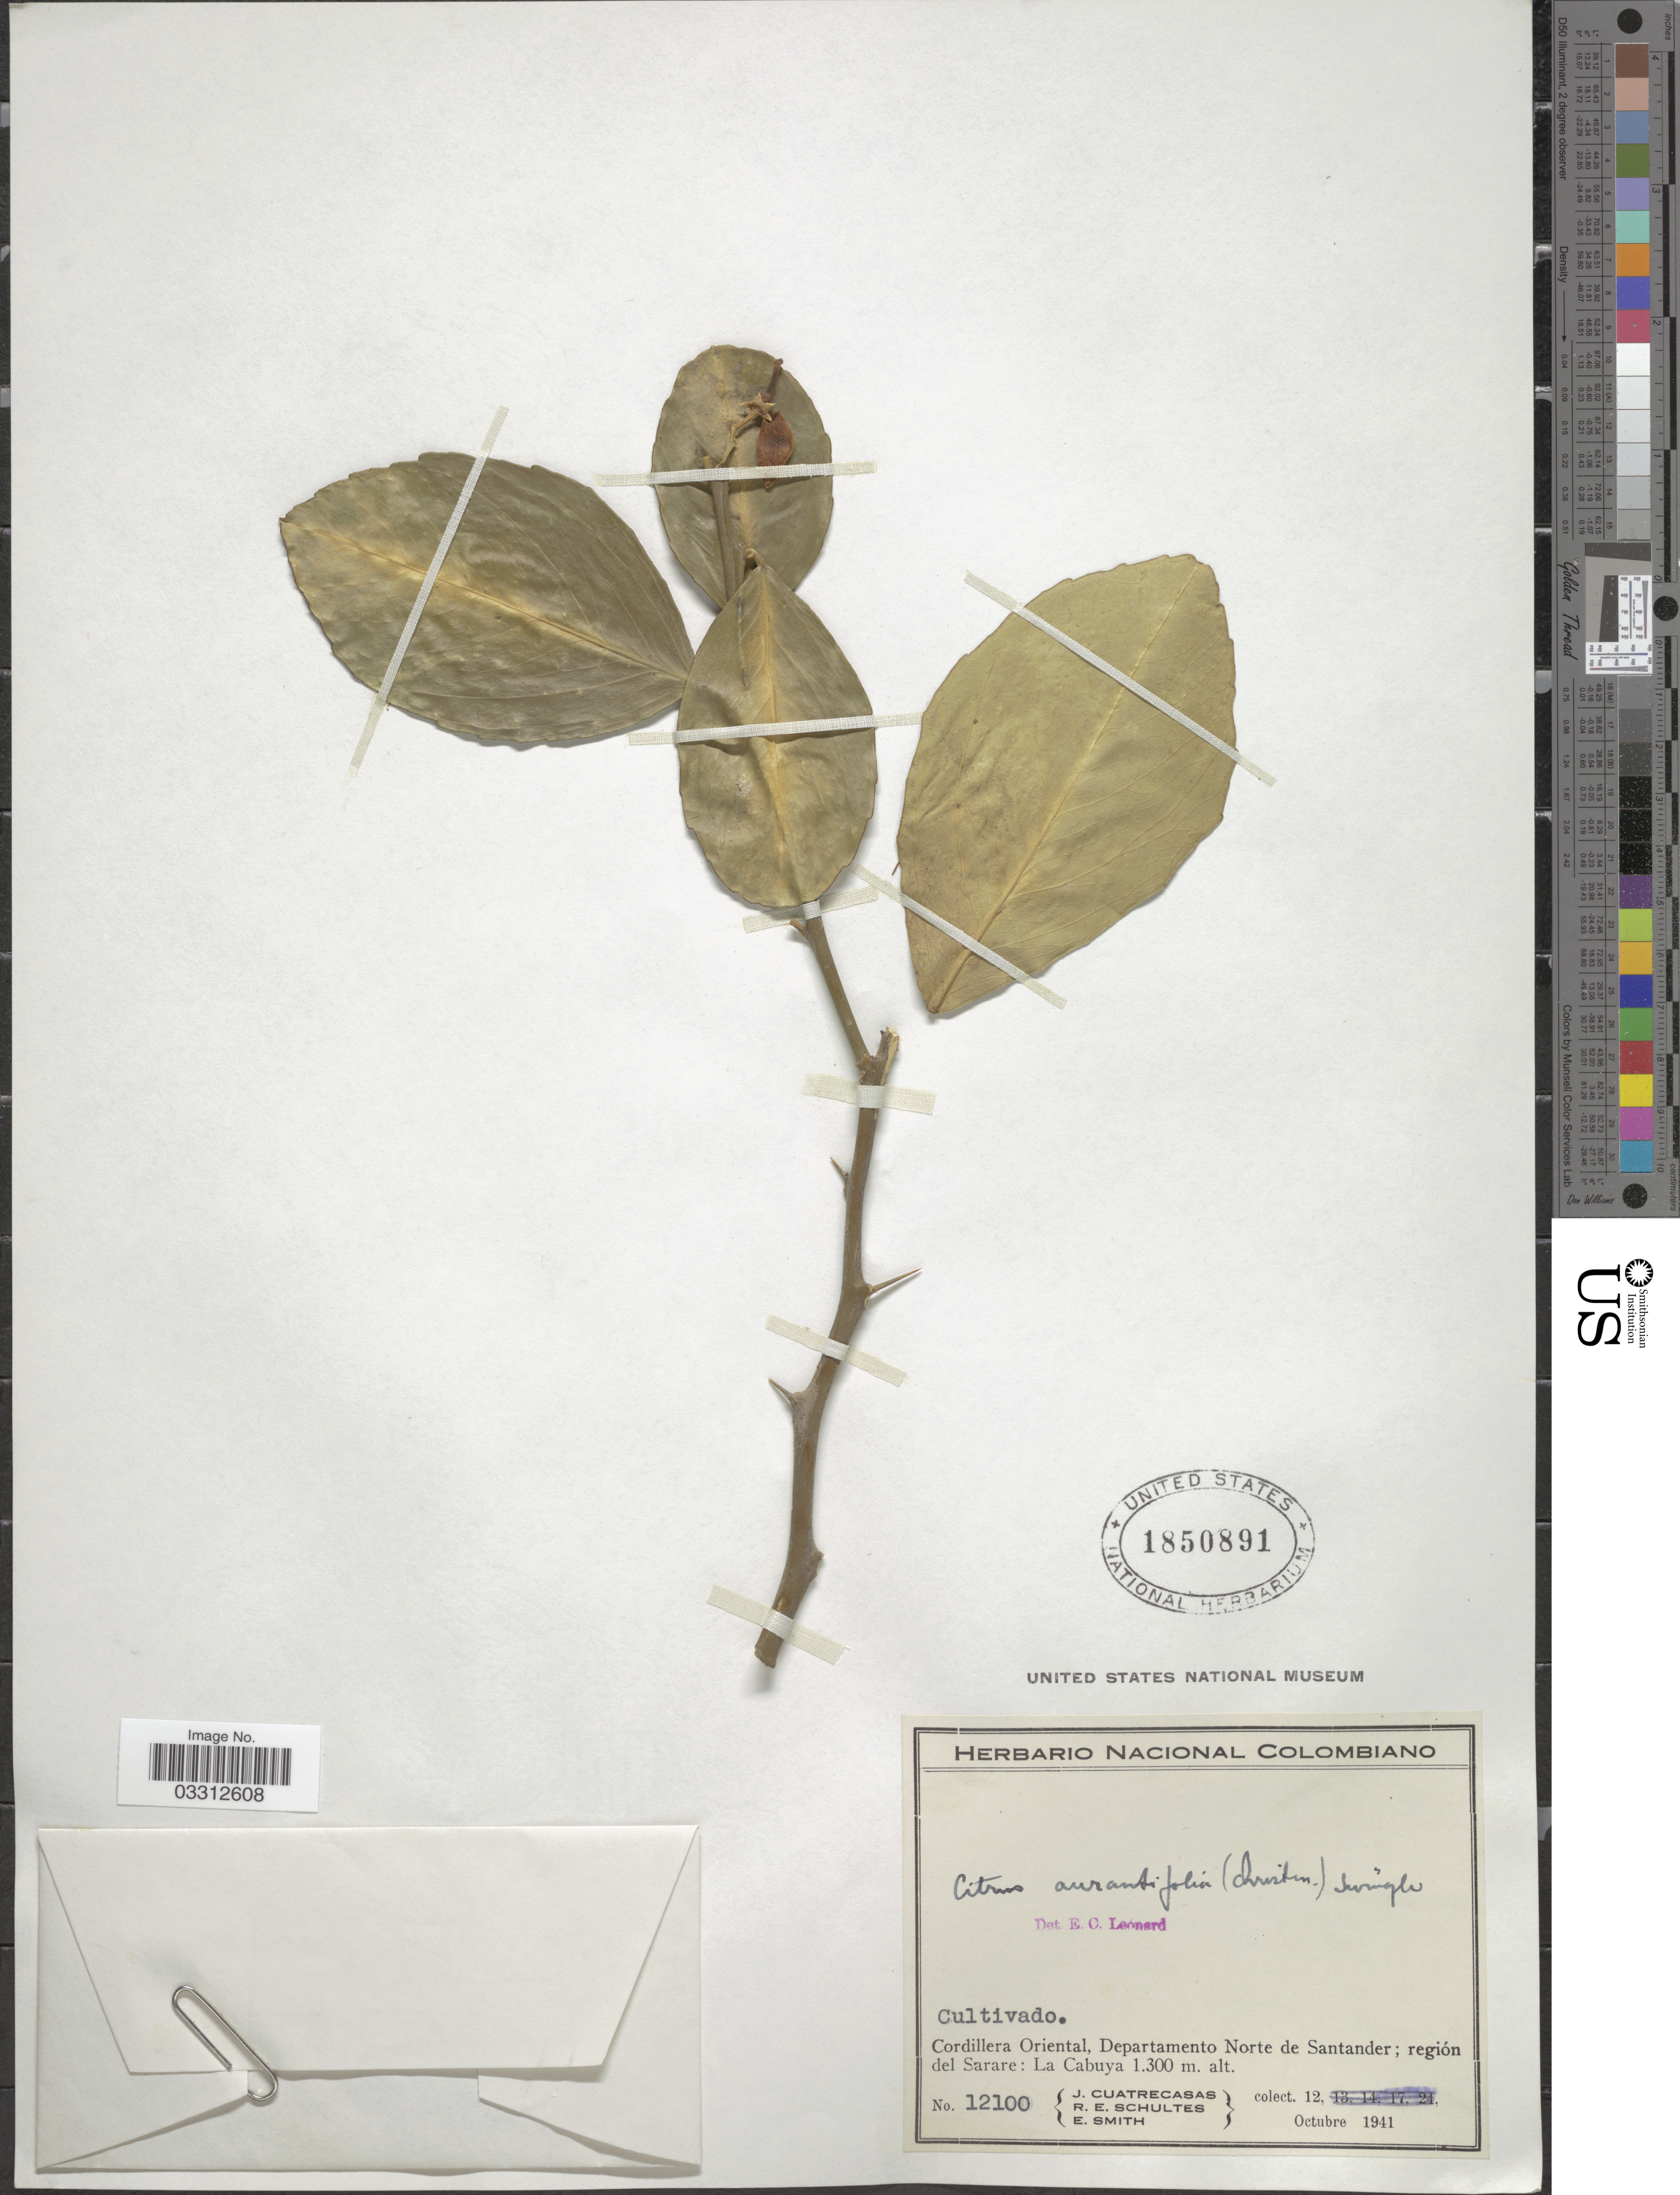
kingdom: Plantae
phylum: Tracheophyta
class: Magnoliopsida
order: Sapindales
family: Rutaceae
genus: Citrus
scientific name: Citrus x aurantifolia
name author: (Christm.) Swingle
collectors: J. Cuatrecasas, R. E. Schultes & E. Smith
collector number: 12100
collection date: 1941-10-12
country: Colombia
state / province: Norte de Santander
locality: Cordillera Oriental, Departamento Norte de Santander; región del Sarare: La Cabuya.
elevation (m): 1300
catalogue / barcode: US 1850891